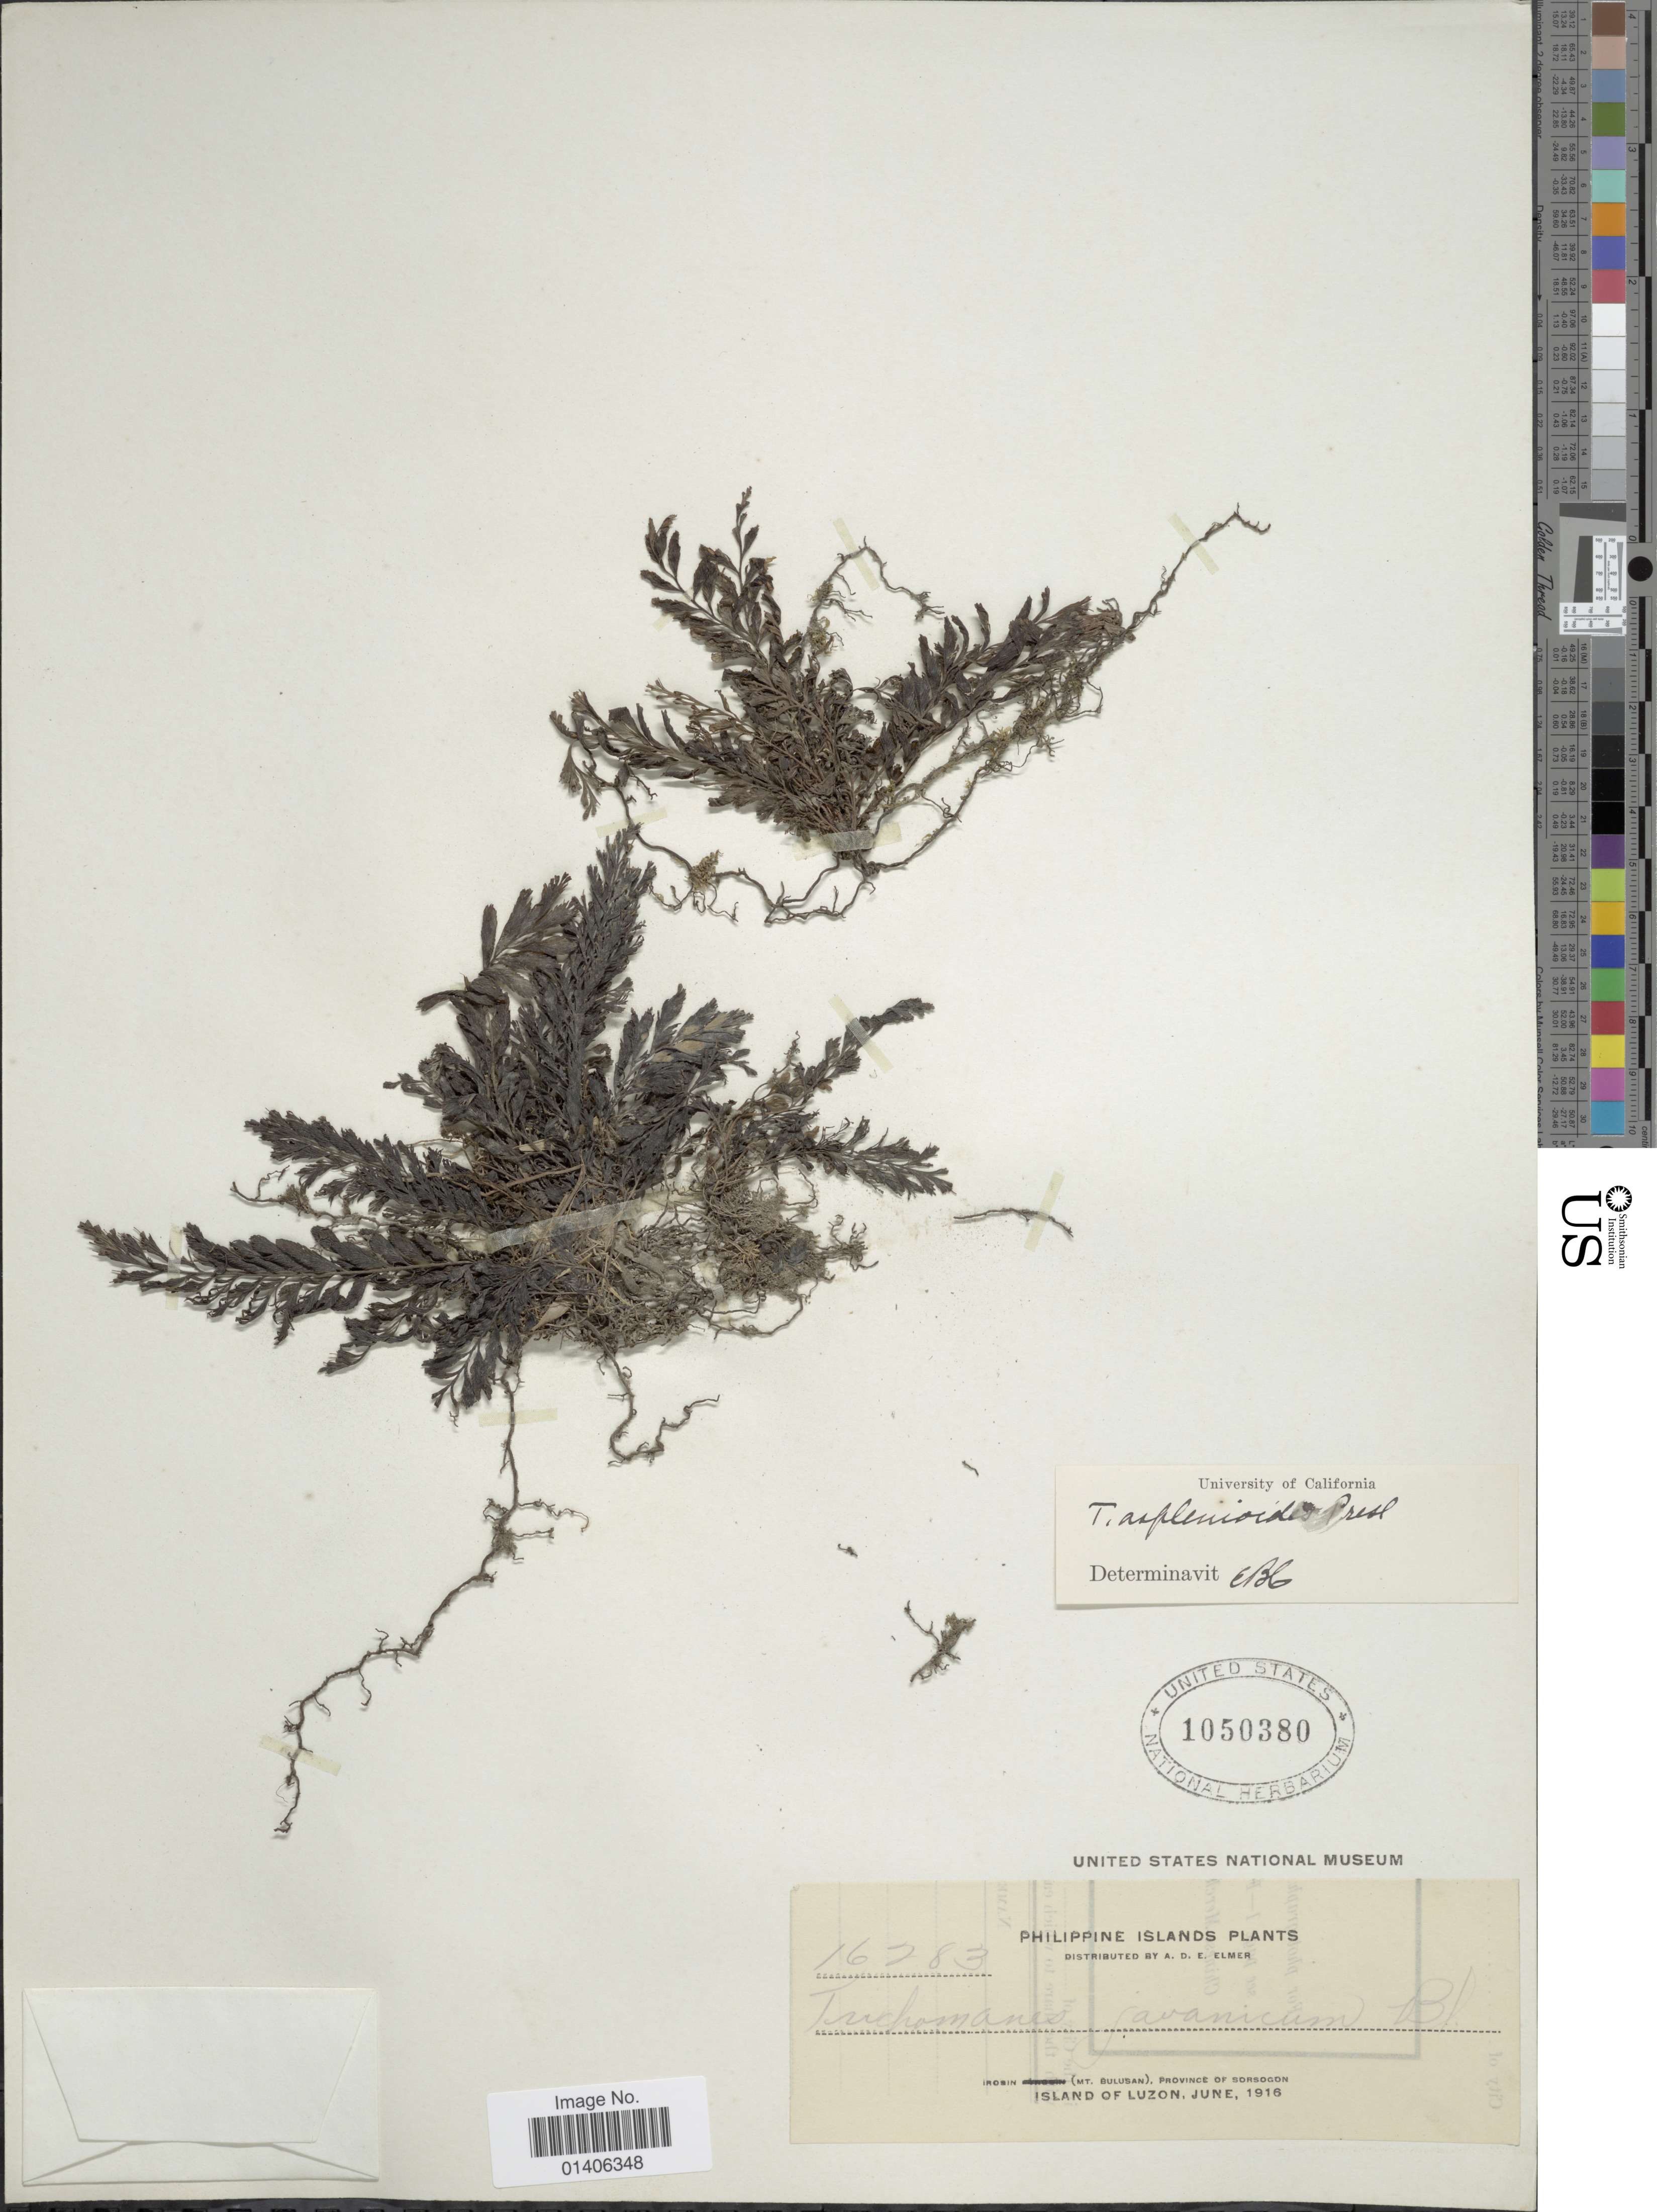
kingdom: Plantae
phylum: Tracheophyta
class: Polypodiopsida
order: Hymenophyllales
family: Hymenophyllaceae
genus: Cephalomanes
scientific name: Cephalomanes javanicum var. asplenoides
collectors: A. D. E. Elmer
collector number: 16283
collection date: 1916-06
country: Philippines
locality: Irosin (Mt Bulusan), Province of Sorsogon, Island of Luzon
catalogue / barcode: US 1050380